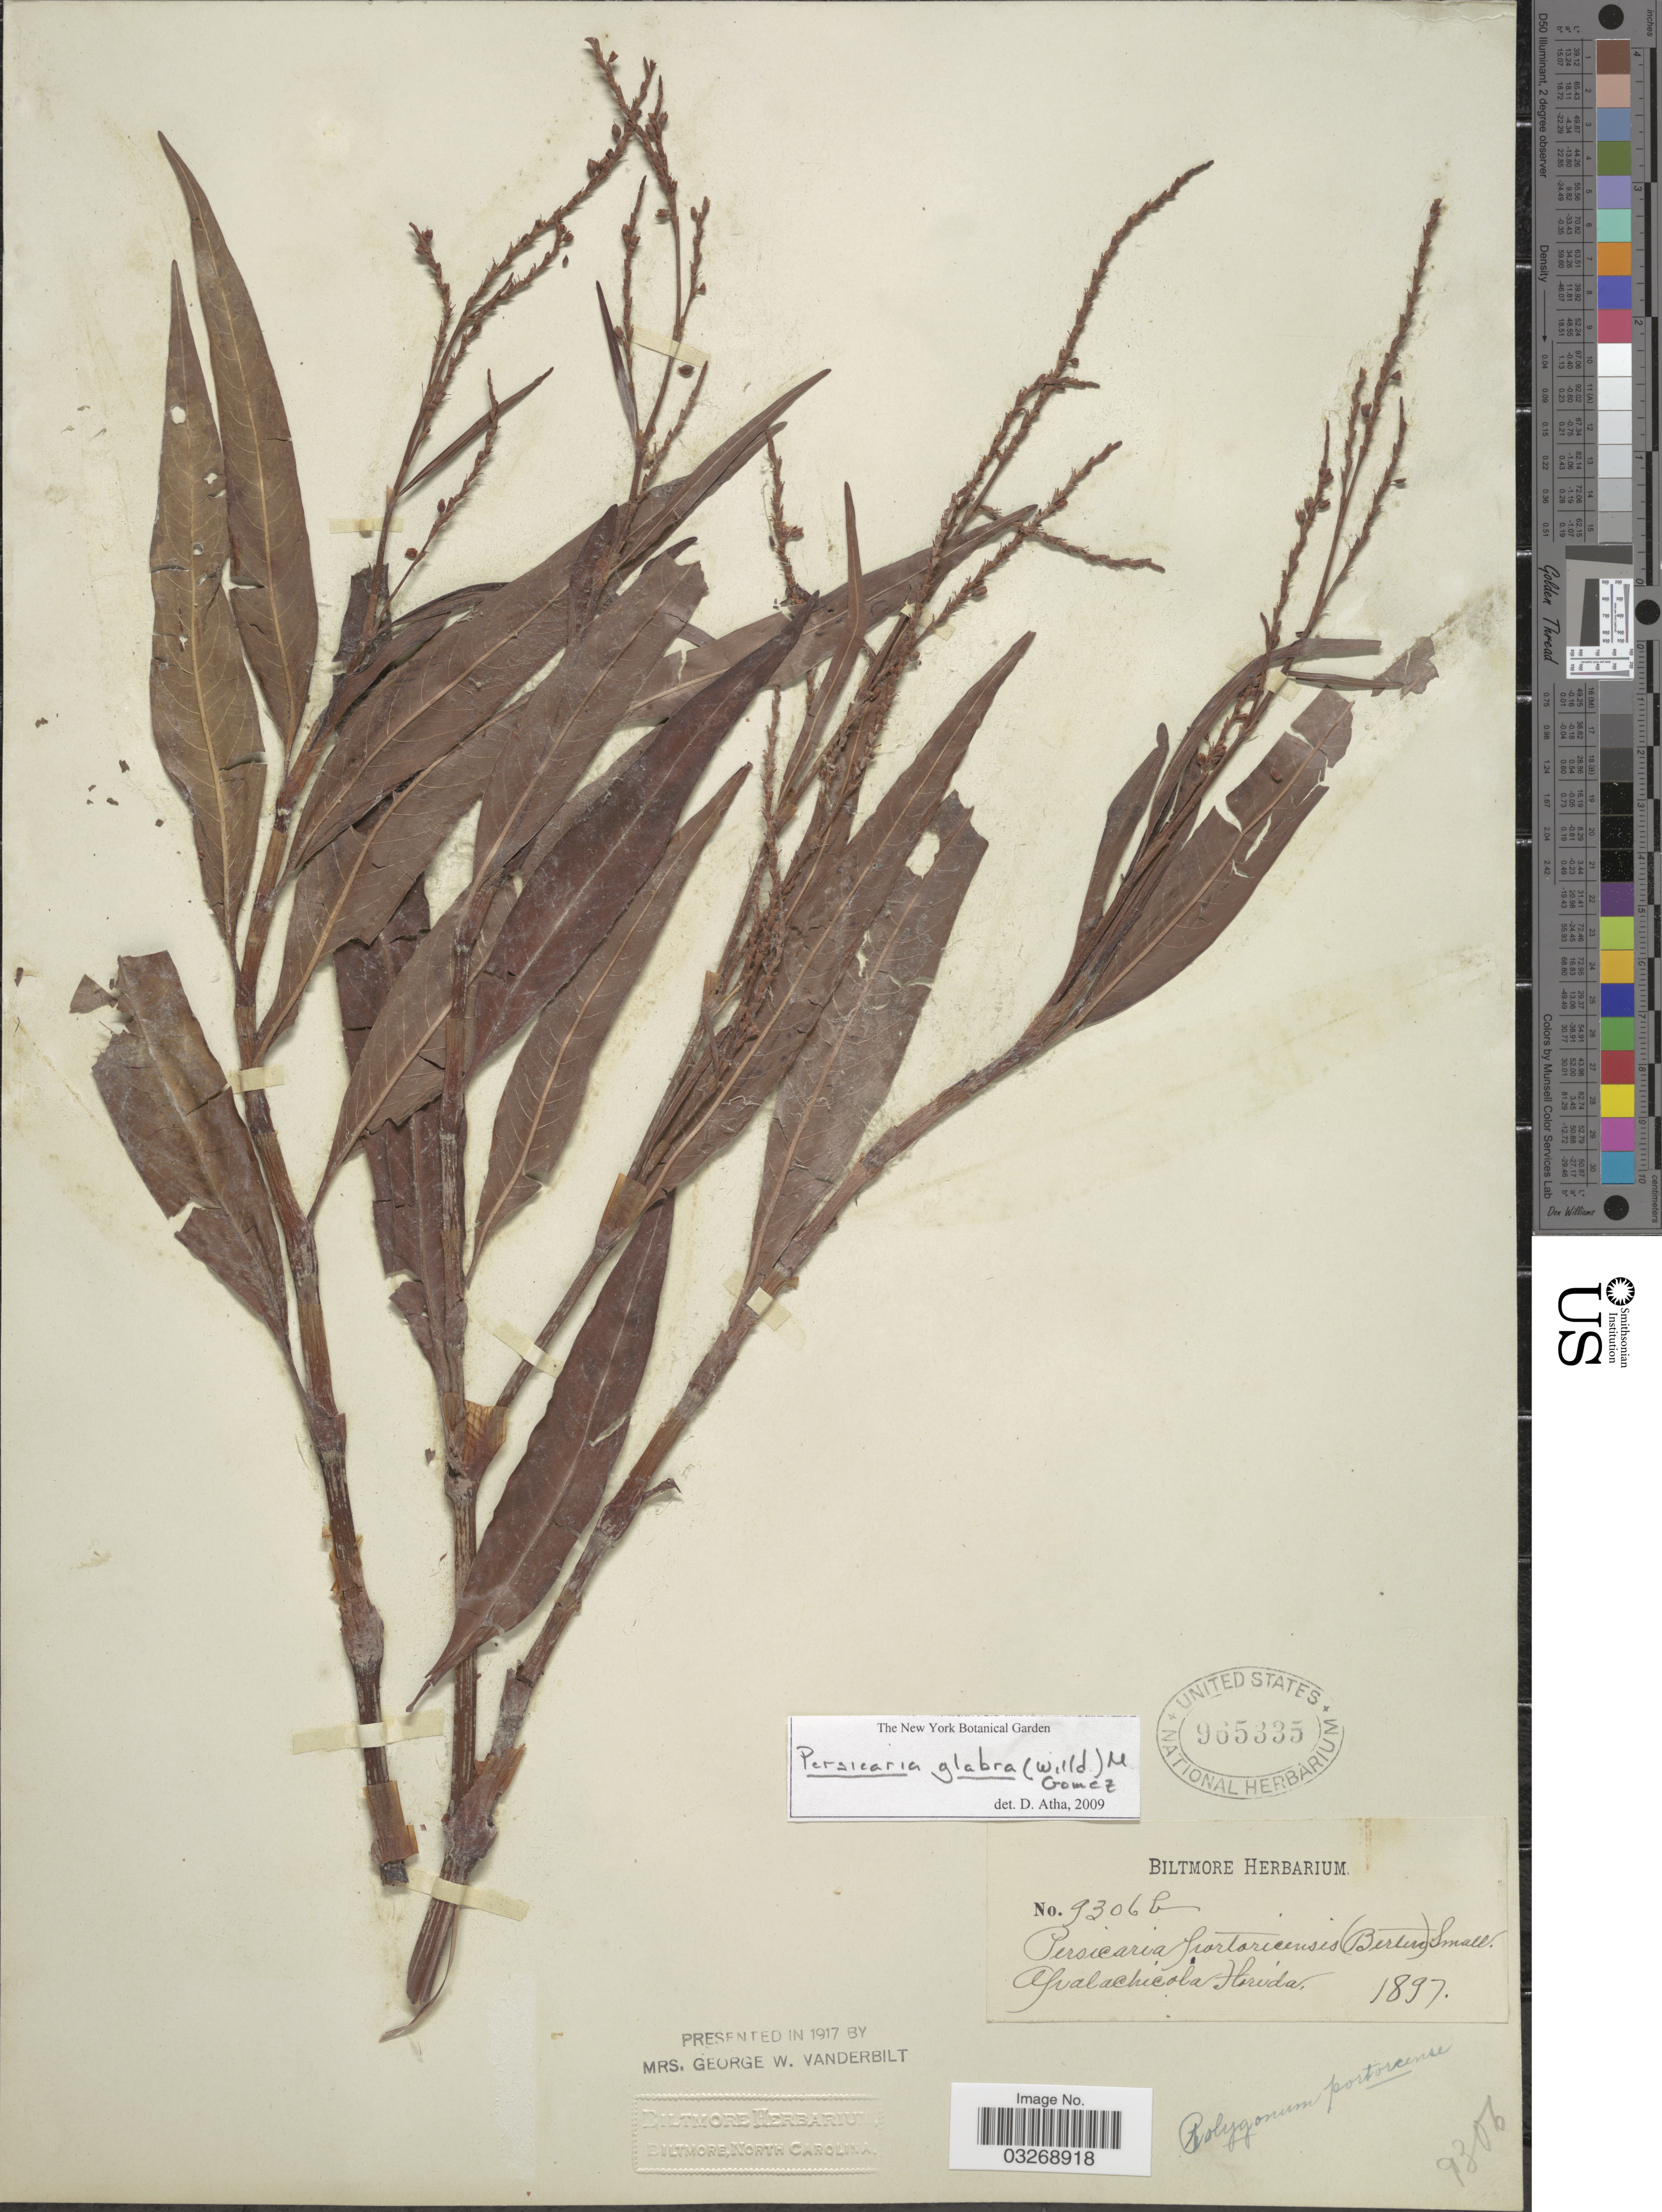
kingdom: Plantae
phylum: Tracheophyta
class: Magnoliopsida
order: Caryophyllales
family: Polygonaceae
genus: Persicaria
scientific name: Persicaria glabra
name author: (Willd.) M. Gómez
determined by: Atha, D. E.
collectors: ex herb. Biltmore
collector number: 9306b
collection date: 1897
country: United States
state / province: Florida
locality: Apalachicola.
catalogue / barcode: US 965335